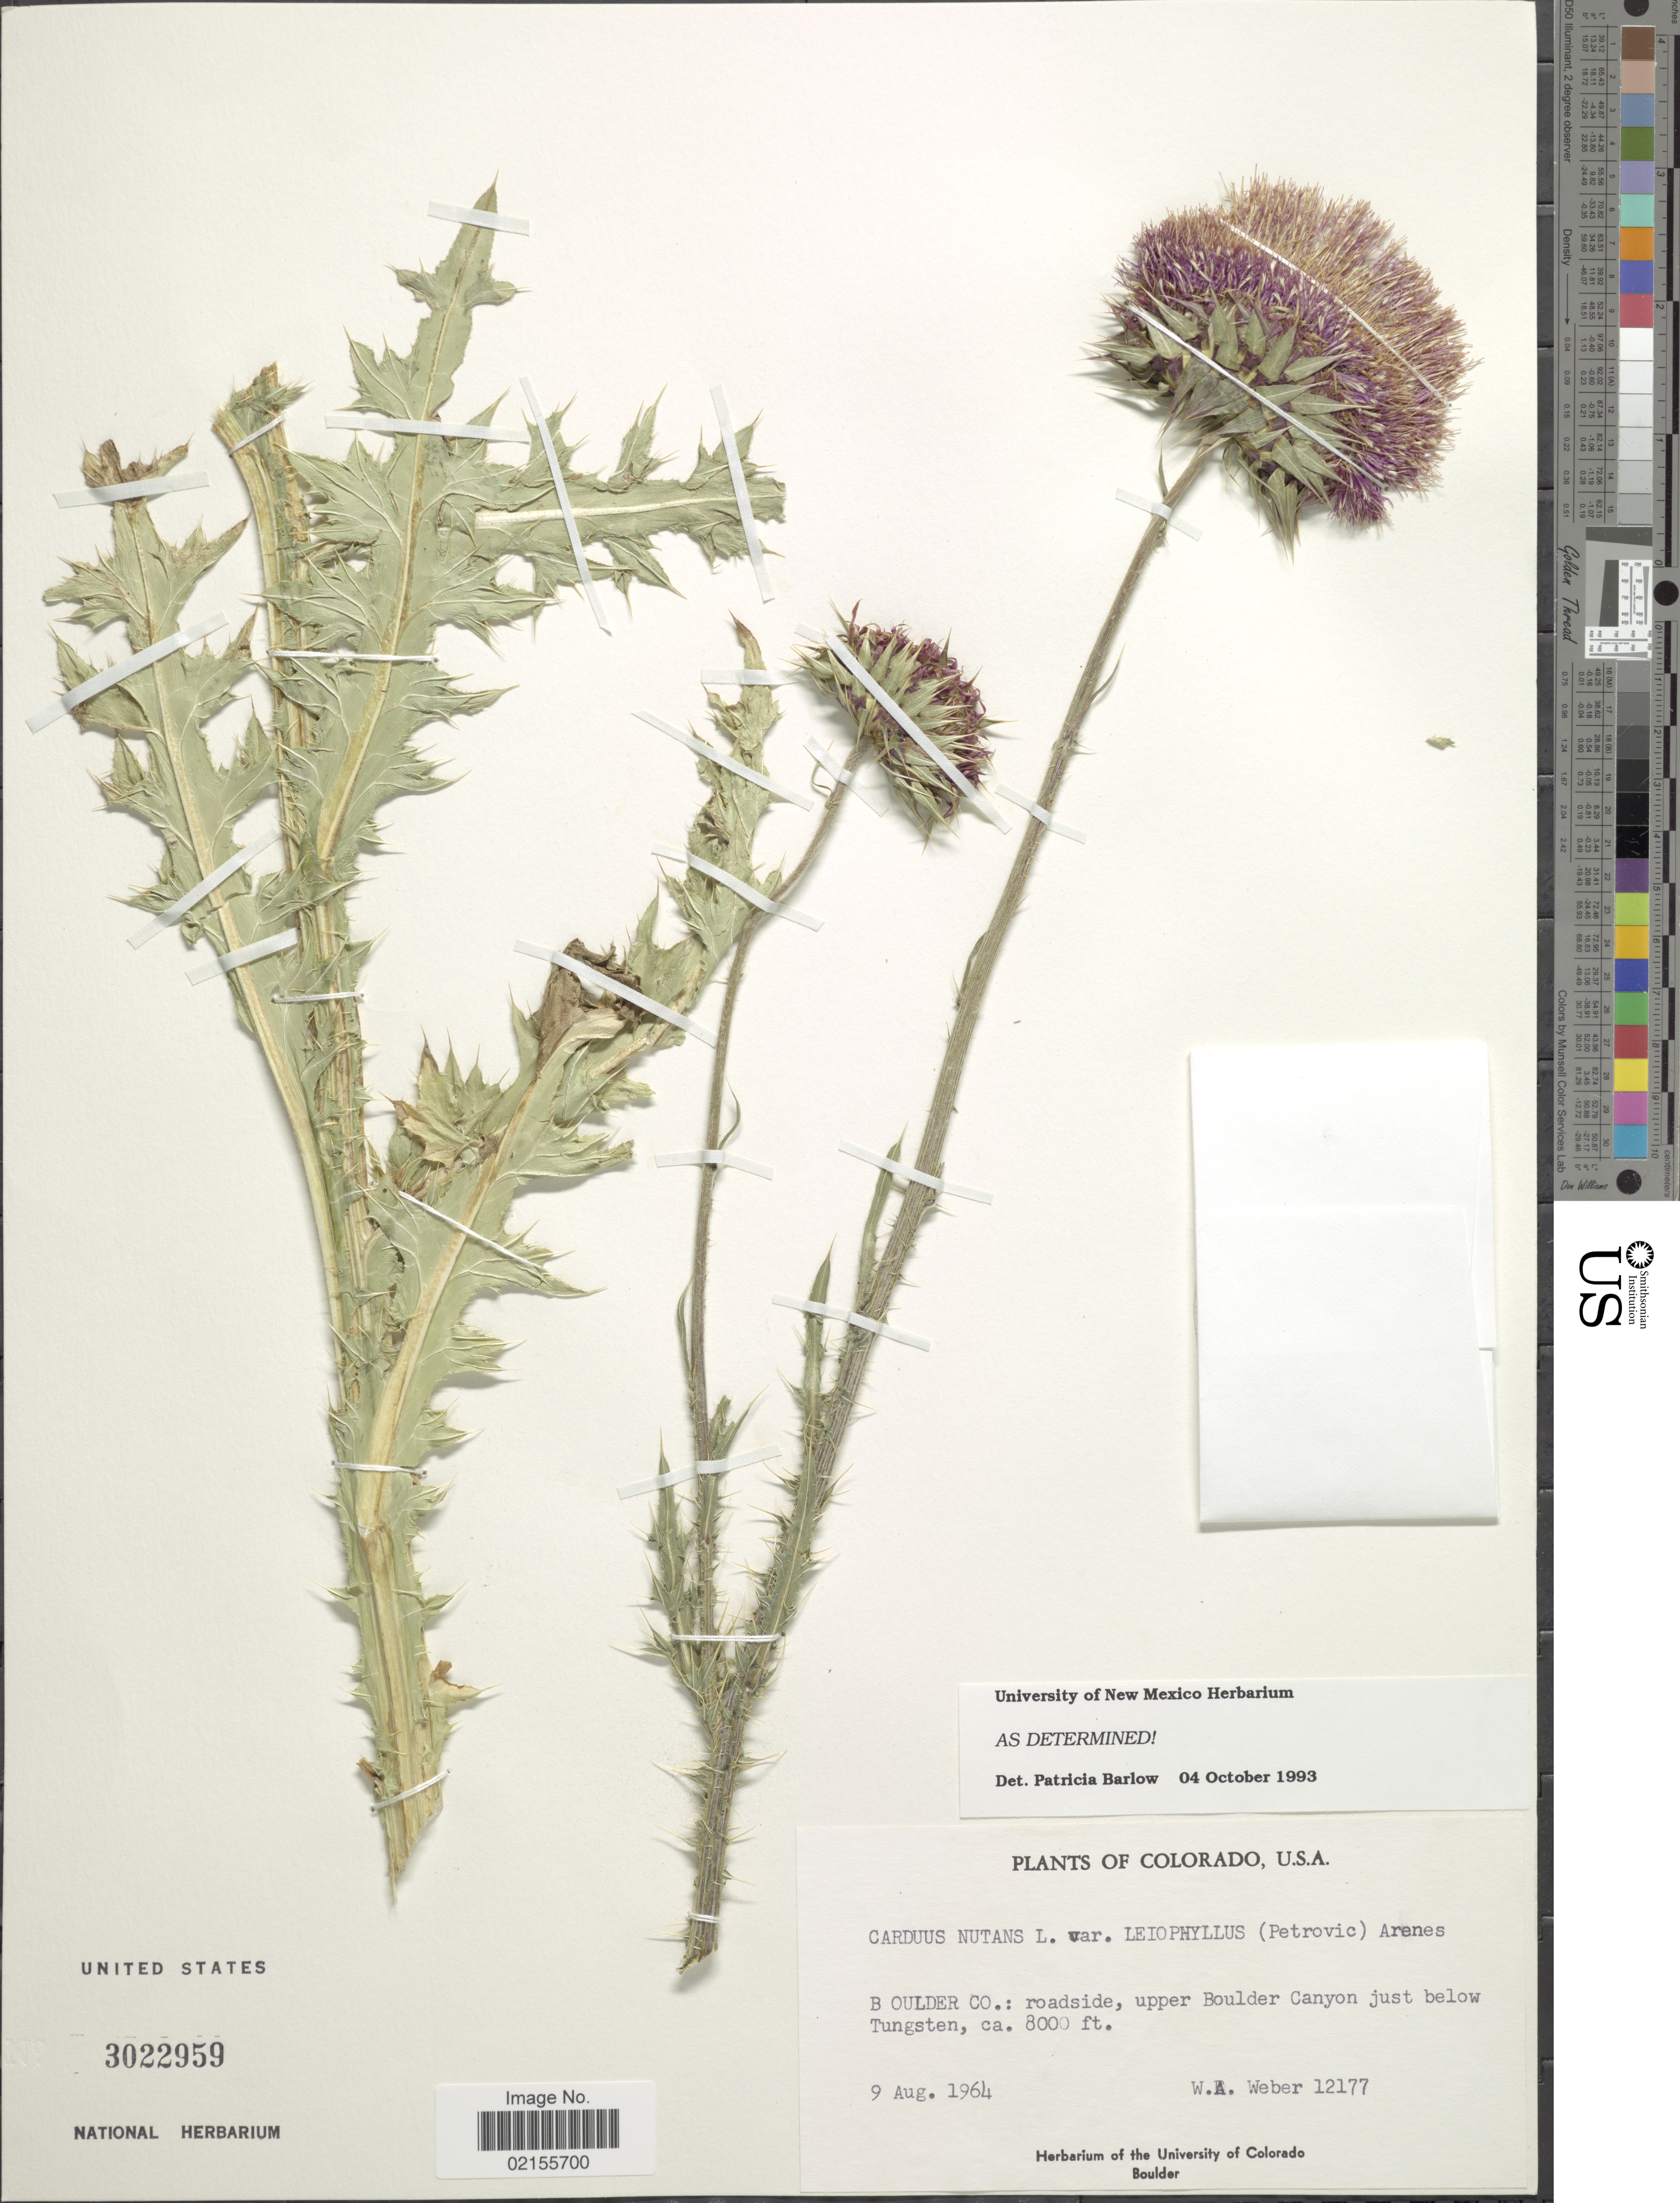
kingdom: Plantae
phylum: Tracheophyta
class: Magnoliopsida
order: Asterales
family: Asteraceae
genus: Carduus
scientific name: Carduus nutans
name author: L.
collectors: W. A. Weber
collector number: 12177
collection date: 1964-08-09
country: United States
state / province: Colorado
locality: Boulder Co.: roadisde, upper Boulder Canyon just below Tungsten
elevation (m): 2438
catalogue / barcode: US 3022959